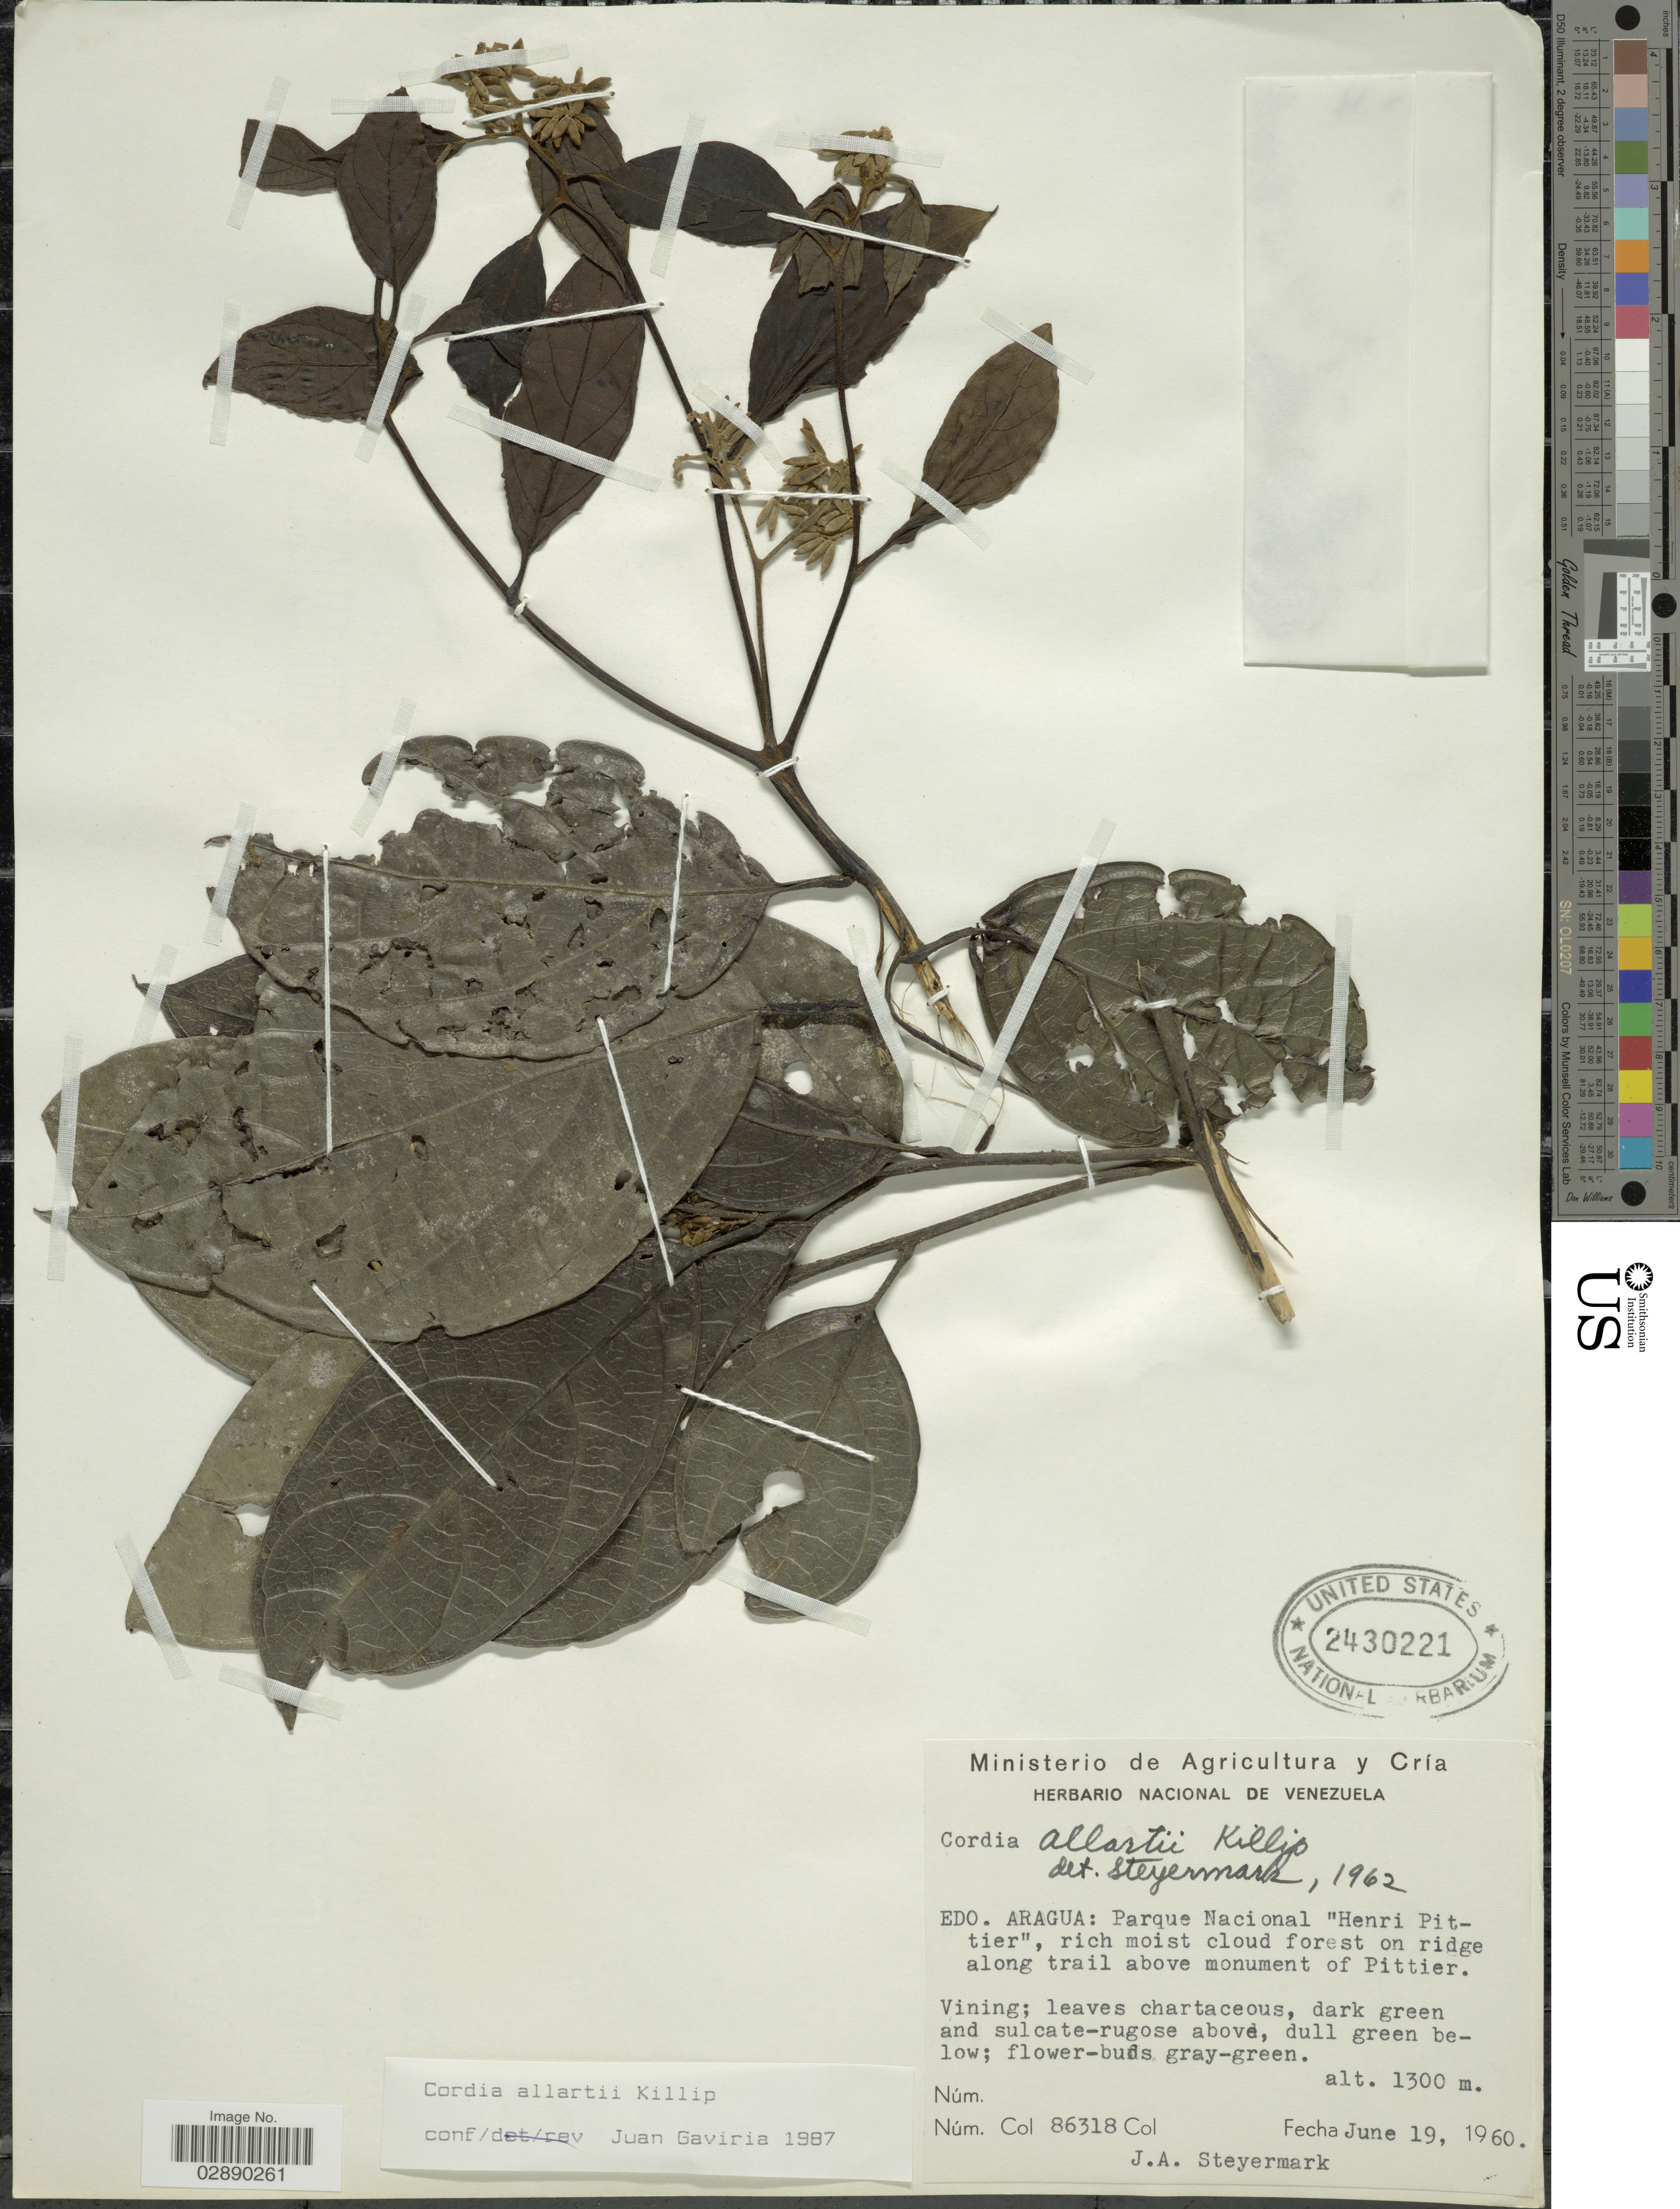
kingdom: Plantae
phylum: Tracheophyta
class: Magnoliopsida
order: Boraginales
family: Cordiaceae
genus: Cordia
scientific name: Cordia allartii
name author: Killip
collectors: J. Steyermark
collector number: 86318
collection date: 1960-06-19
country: Venezuela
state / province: Aragua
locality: Parque Nacional "Henri Pittier", rich moist cloud forest on ridge along trail above monument of Pittier.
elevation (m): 1300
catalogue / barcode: US 2430221